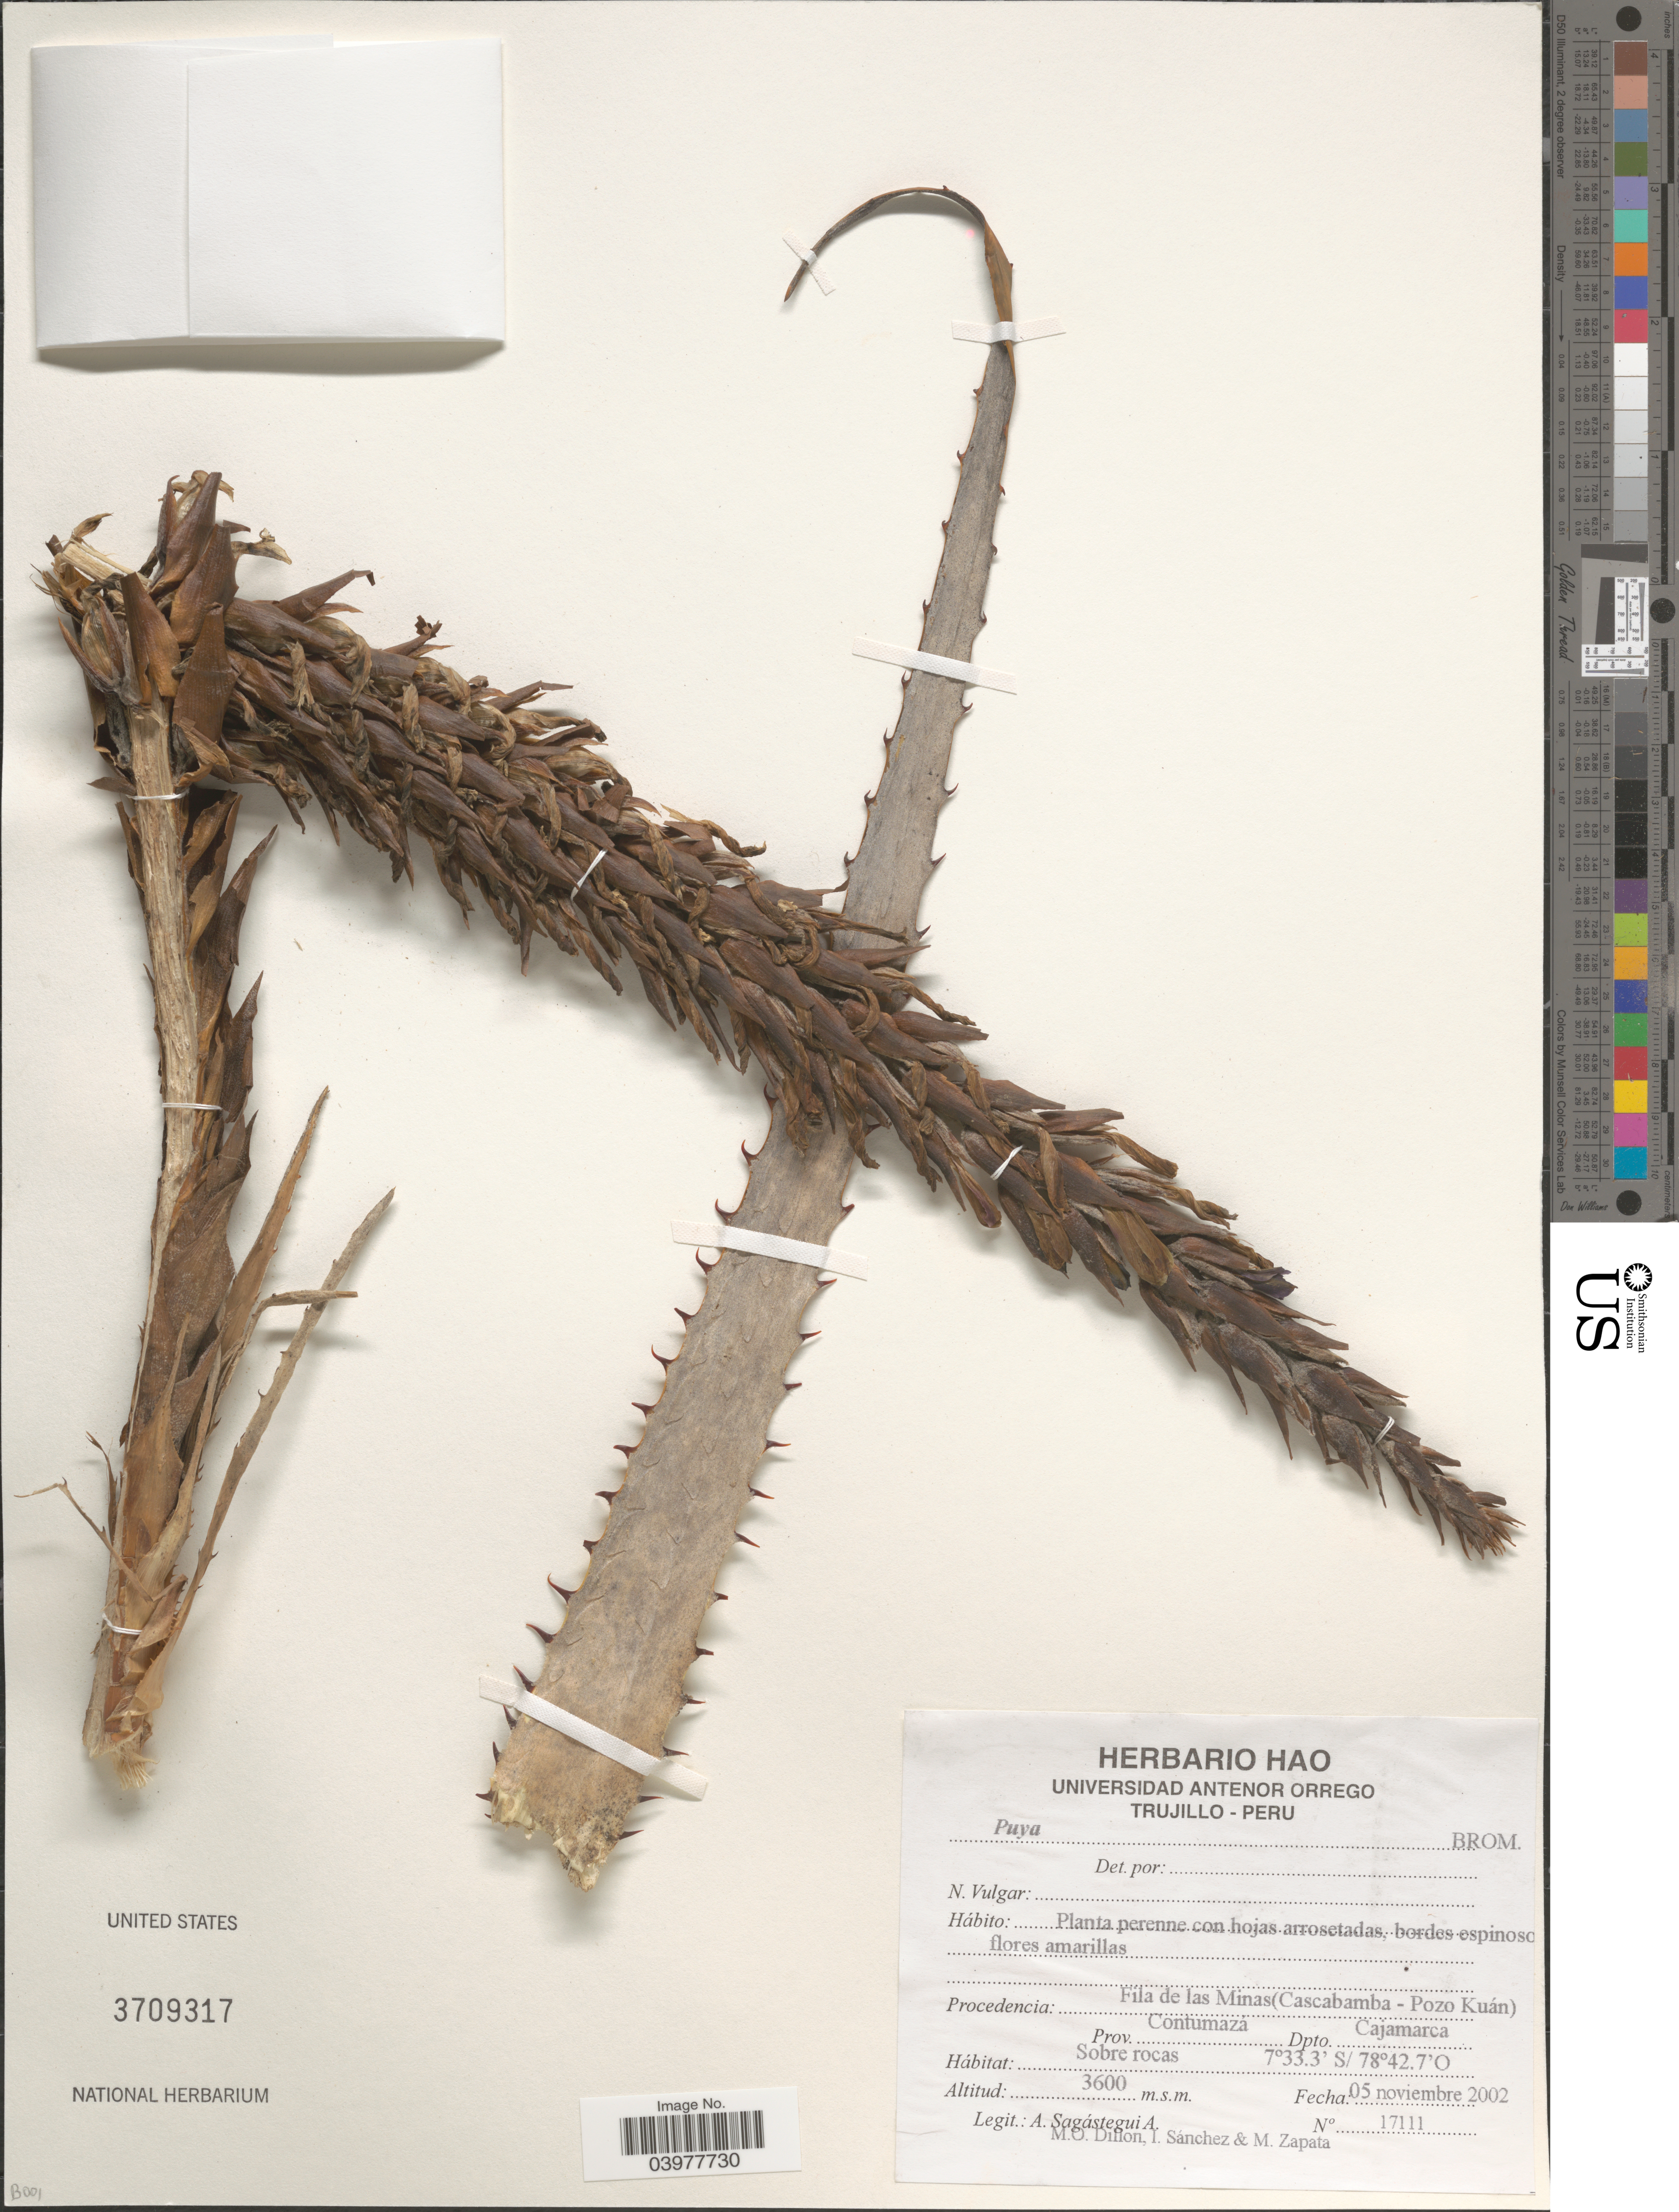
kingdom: Plantae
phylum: Tracheophyta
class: Liliopsida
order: Poales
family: Bromeliaceae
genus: Puya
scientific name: Puya sp.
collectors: A. Sagástegui A., M. O. Dillon, I. Sánchez & M. Zapata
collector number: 17111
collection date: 2002-11-05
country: Peru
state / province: Cajamarca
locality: Fila de las Minas (Cascabamba - Pozo Kuán) Prov. Contumazá Dpto. Cajamarca.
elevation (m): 3600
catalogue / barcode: US 3709317